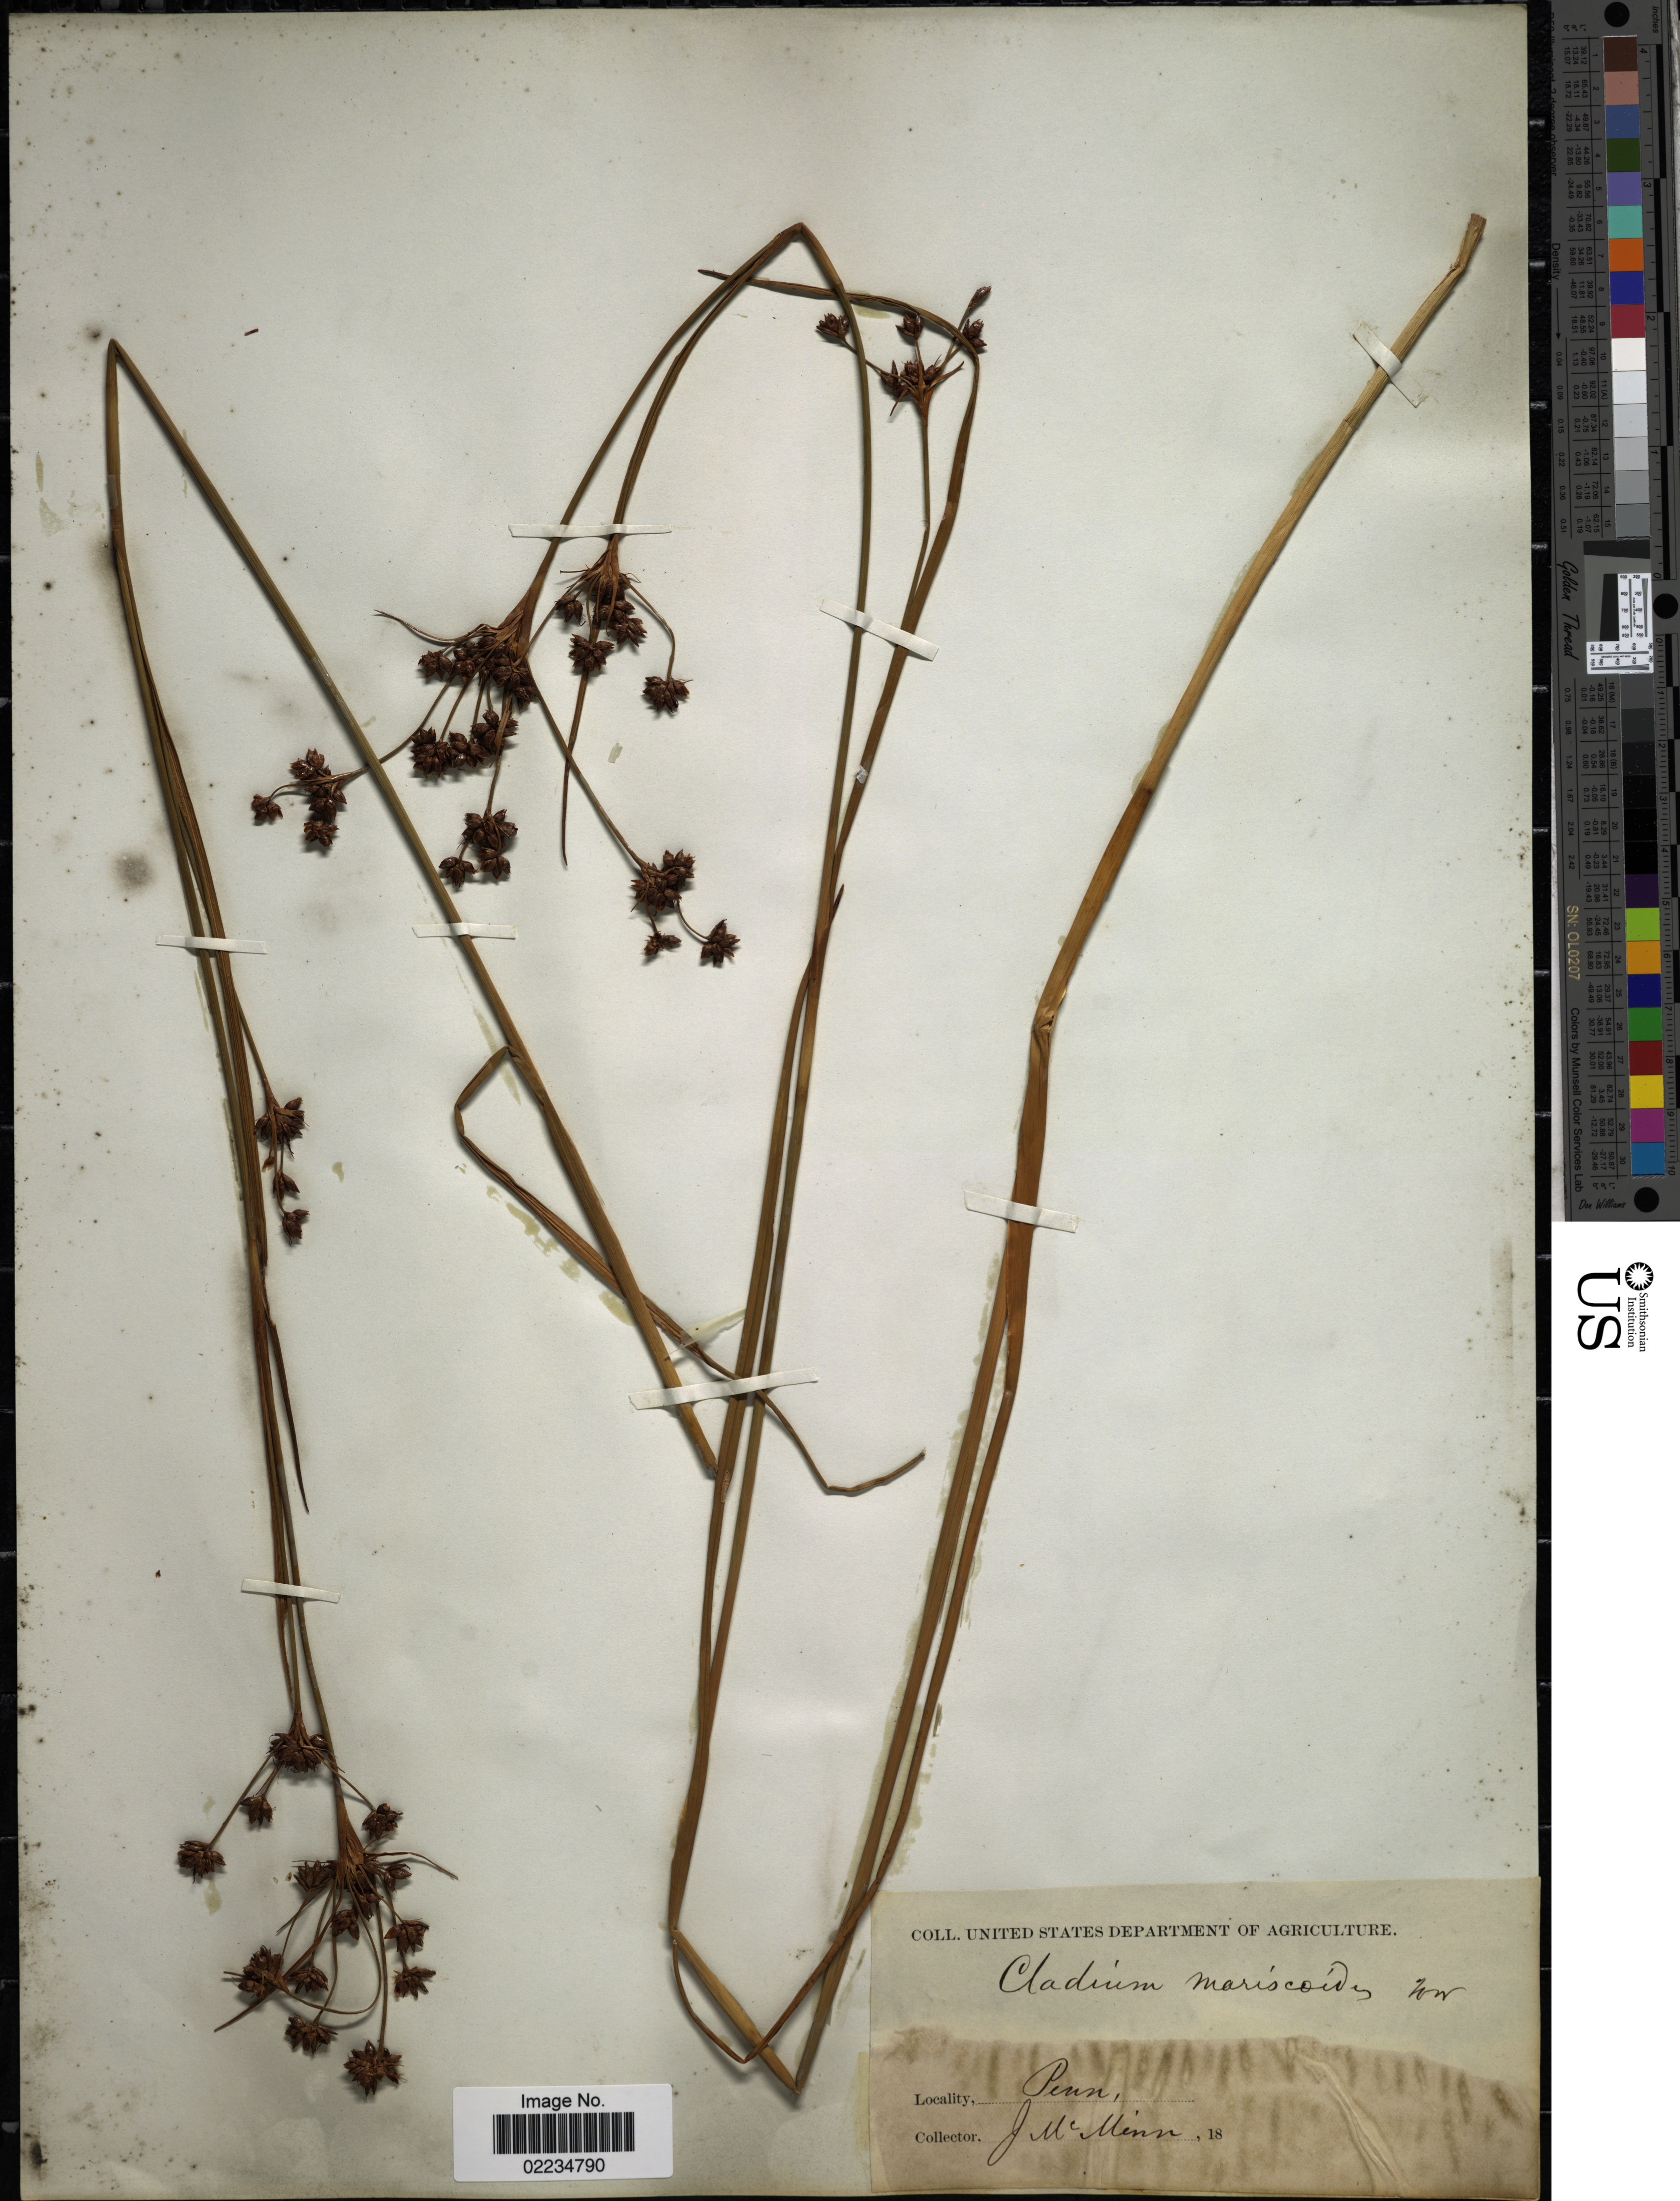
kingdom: Plantae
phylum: Tracheophyta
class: Liliopsida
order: Poales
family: Cyperaceae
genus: Cladium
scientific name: Cladium mariscoides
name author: (Muhl.) Torr.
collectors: J. McMinn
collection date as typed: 18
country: United States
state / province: Pennsylvania